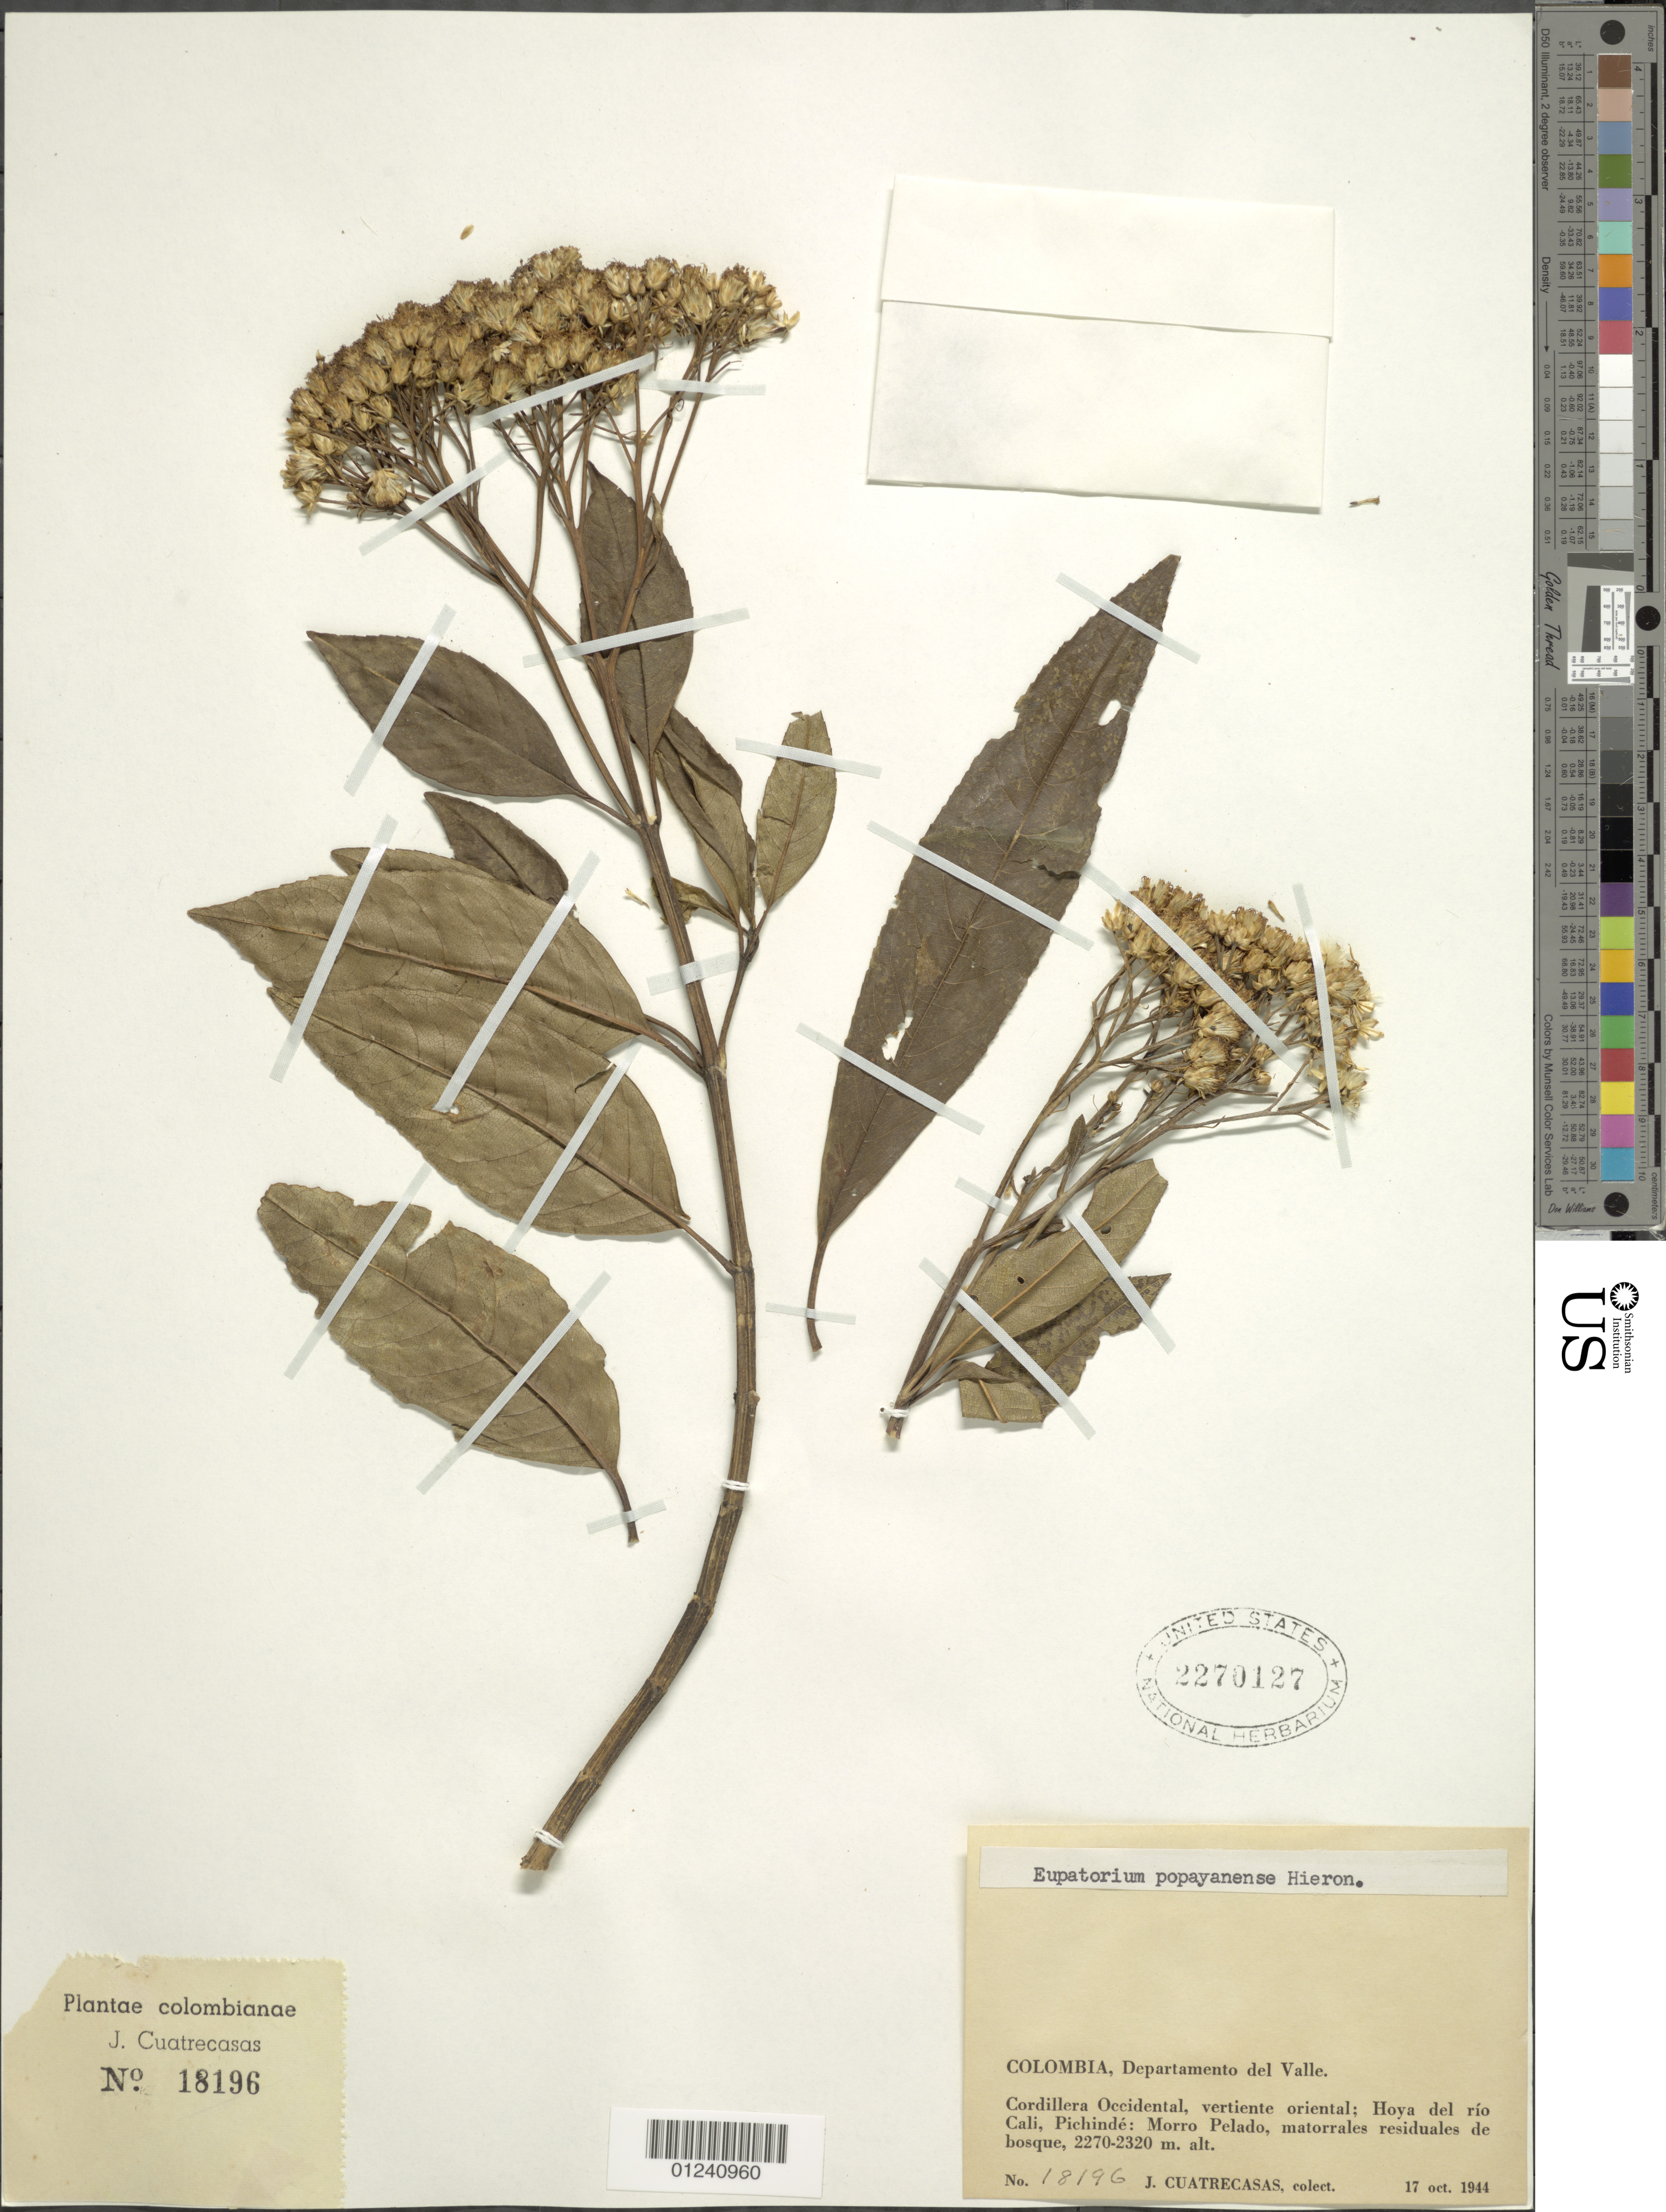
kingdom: Plantae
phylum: Tracheophyta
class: Magnoliopsida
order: Asterales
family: Asteraceae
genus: Ageratina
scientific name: Ageratina sp.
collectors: J. Cuatrecasas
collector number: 18196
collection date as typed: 17 Oct 1944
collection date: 1944-10-17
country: Colombia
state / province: Valle del Cauca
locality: Hoya del Rio Cali, Pichinde: Morro Pelado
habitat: matoralles residuales de bosque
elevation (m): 2270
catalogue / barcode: US 2270127